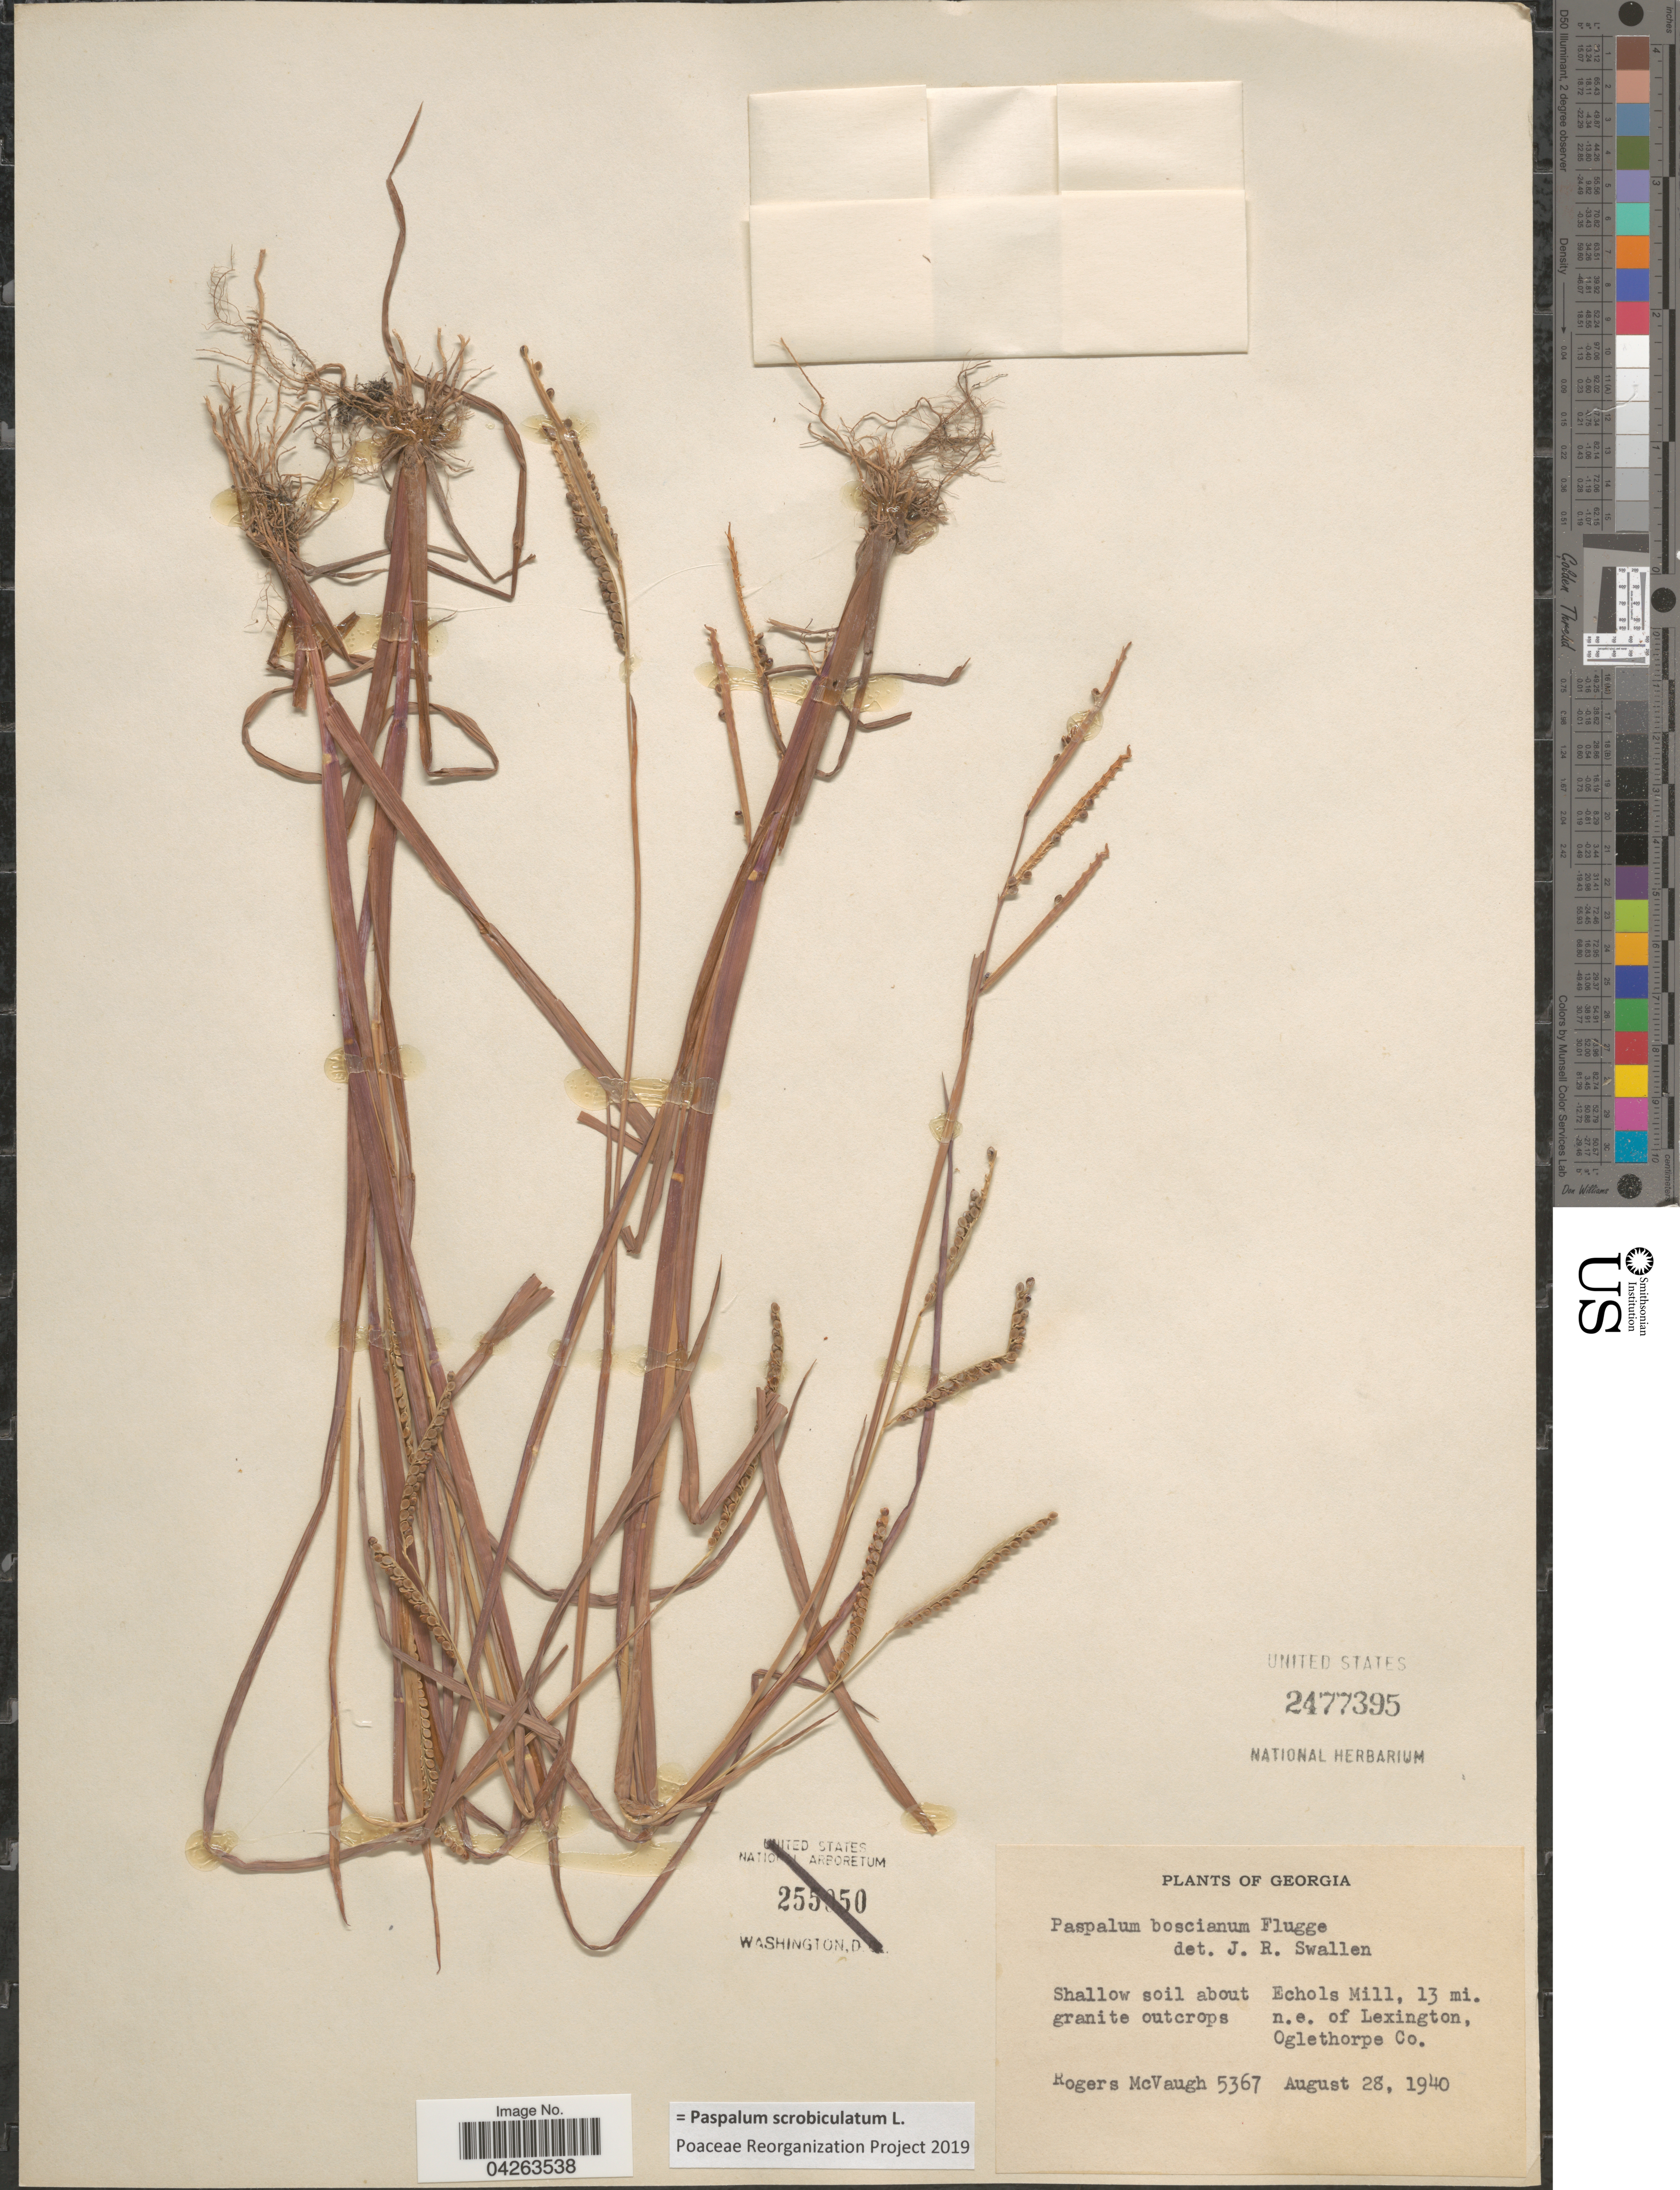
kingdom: Plantae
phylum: Tracheophyta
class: Liliopsida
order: Poales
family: Poaceae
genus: Paspalum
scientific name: Paspalum scrobiculatum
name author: L.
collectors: R. McVaugh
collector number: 5367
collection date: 1940-08-28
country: United States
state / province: Georgia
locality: Echols Mill, 13 mi. n.e. of Lexington, Oglethorpe Co.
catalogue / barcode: US 2477395